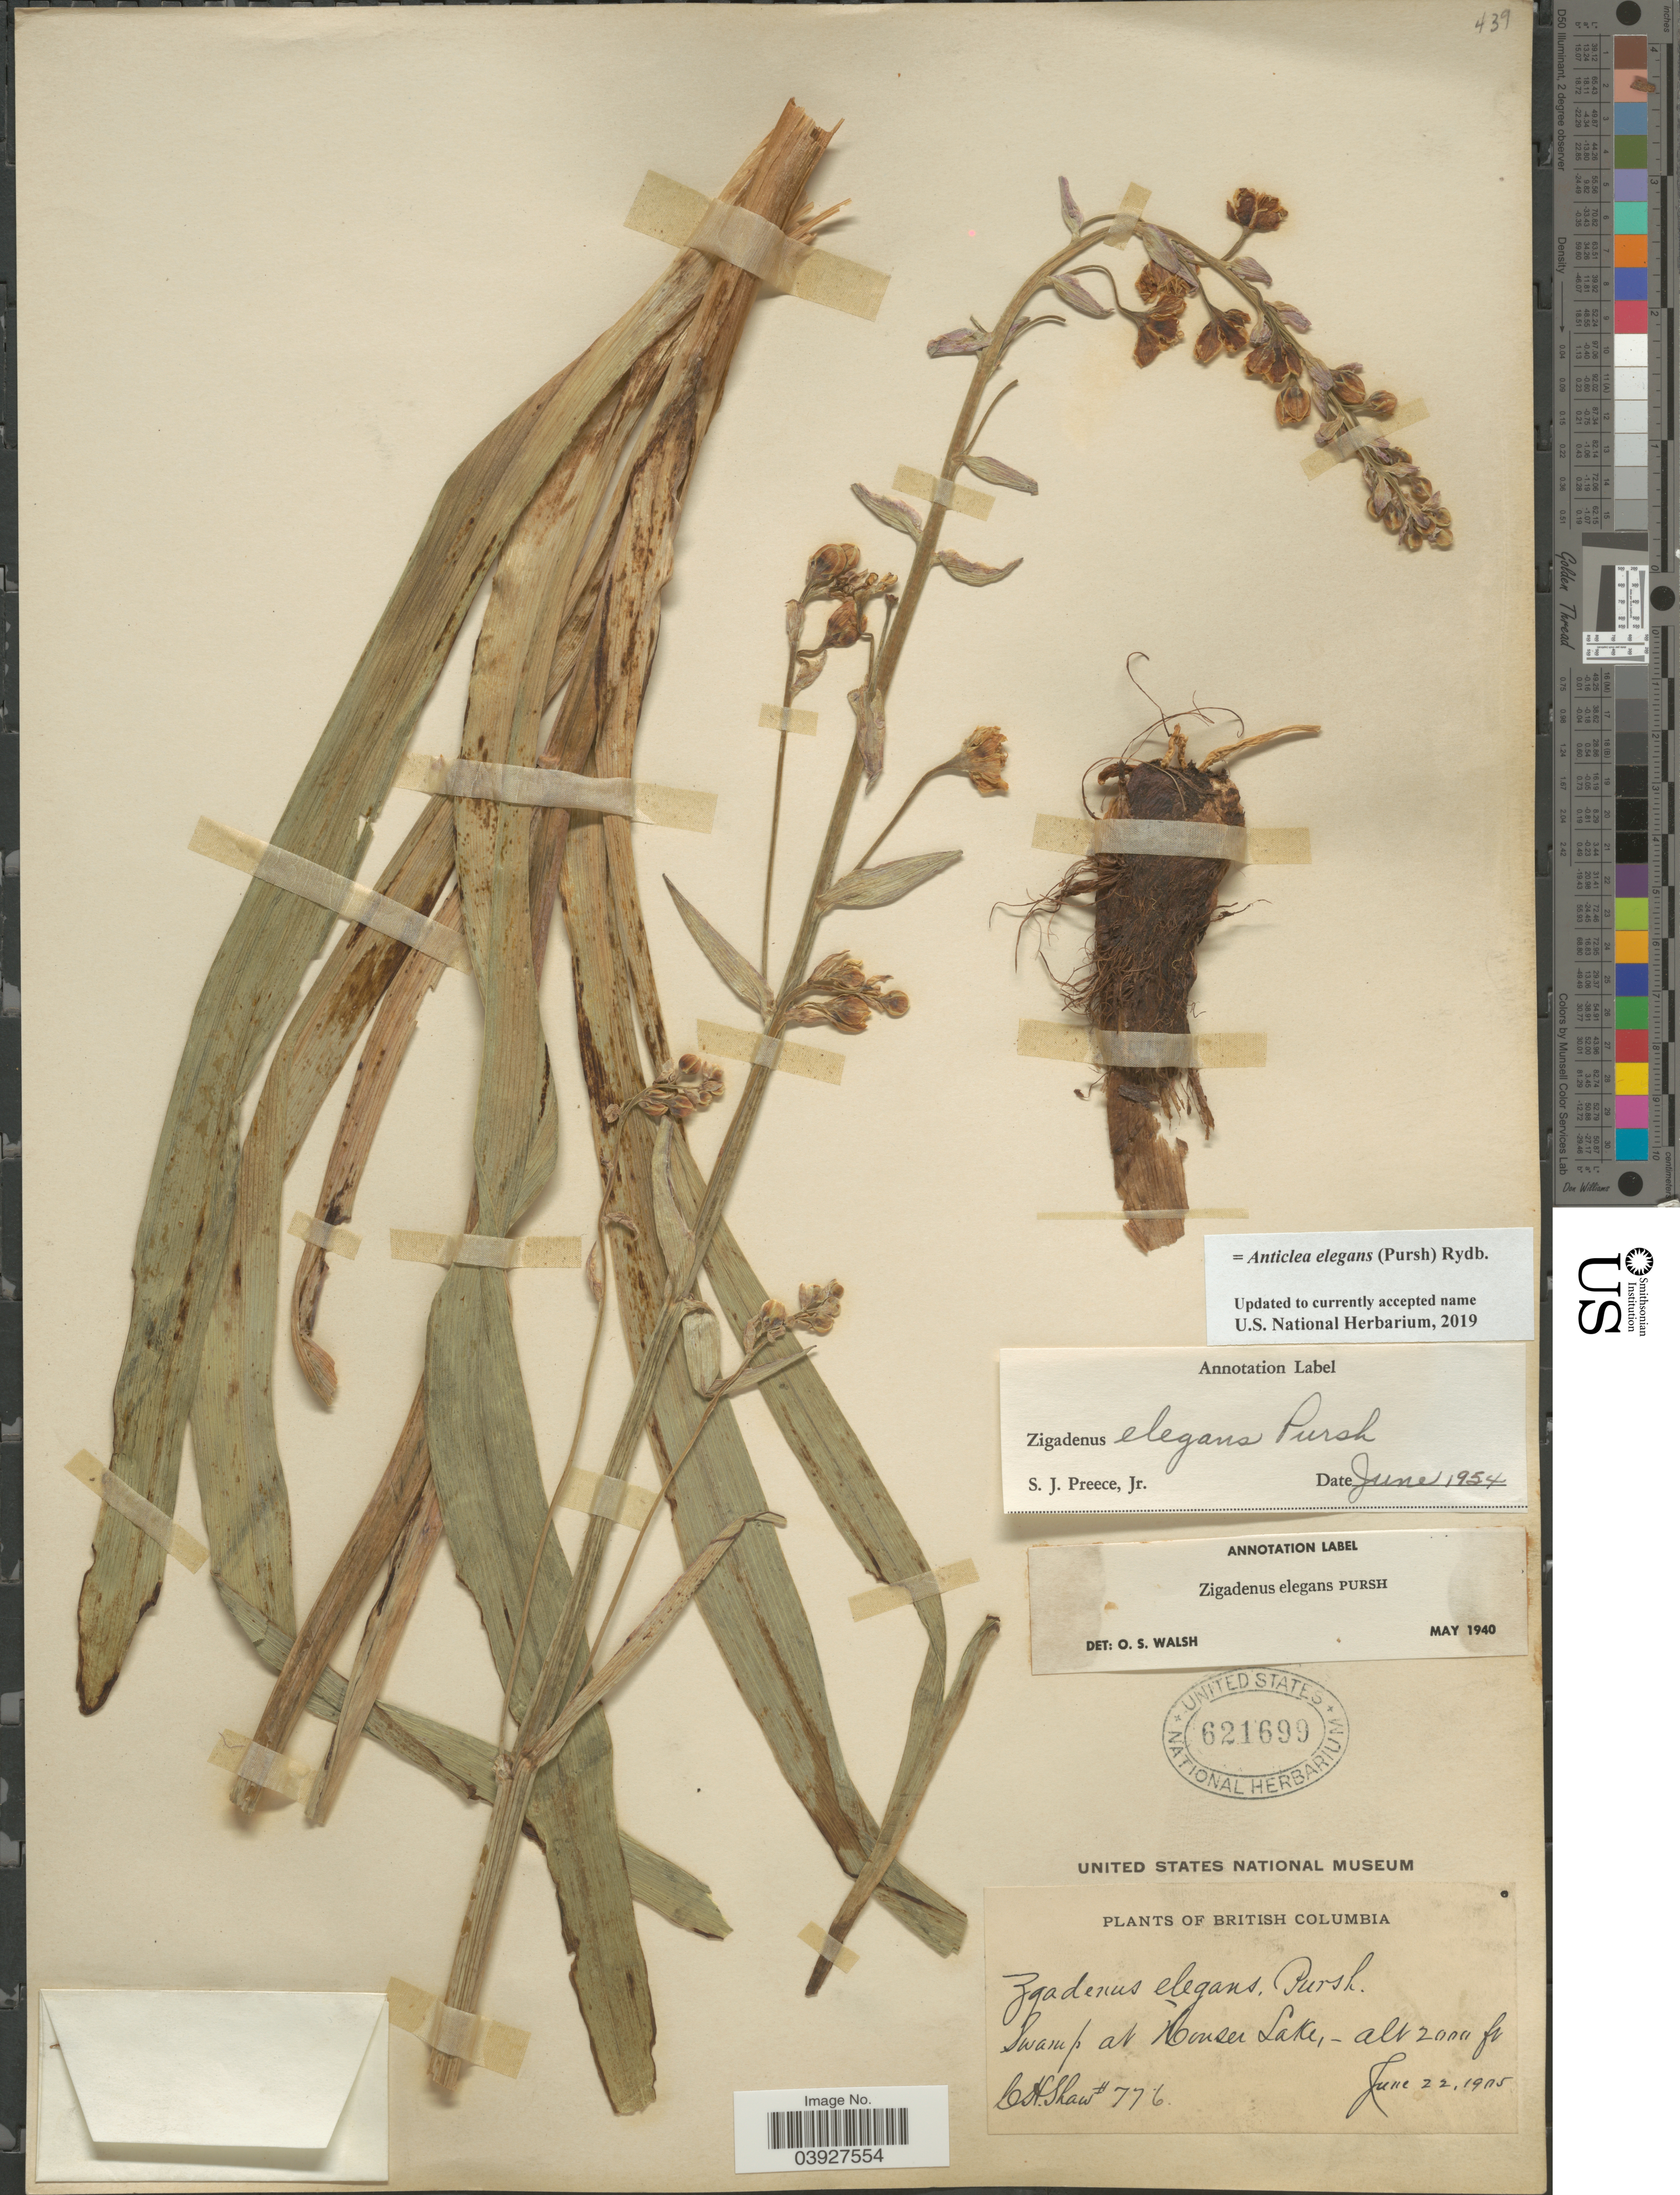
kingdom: Plantae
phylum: Tracheophyta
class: Liliopsida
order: Liliales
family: Melanthiaceae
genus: Anticlea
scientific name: Anticlea elegans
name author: (Pursh) Rydb.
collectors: C. H. Shaw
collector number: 776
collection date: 1905-06-22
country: Canada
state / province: British Columbia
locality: Swamp at Houser Lake.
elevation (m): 610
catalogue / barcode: US 621699